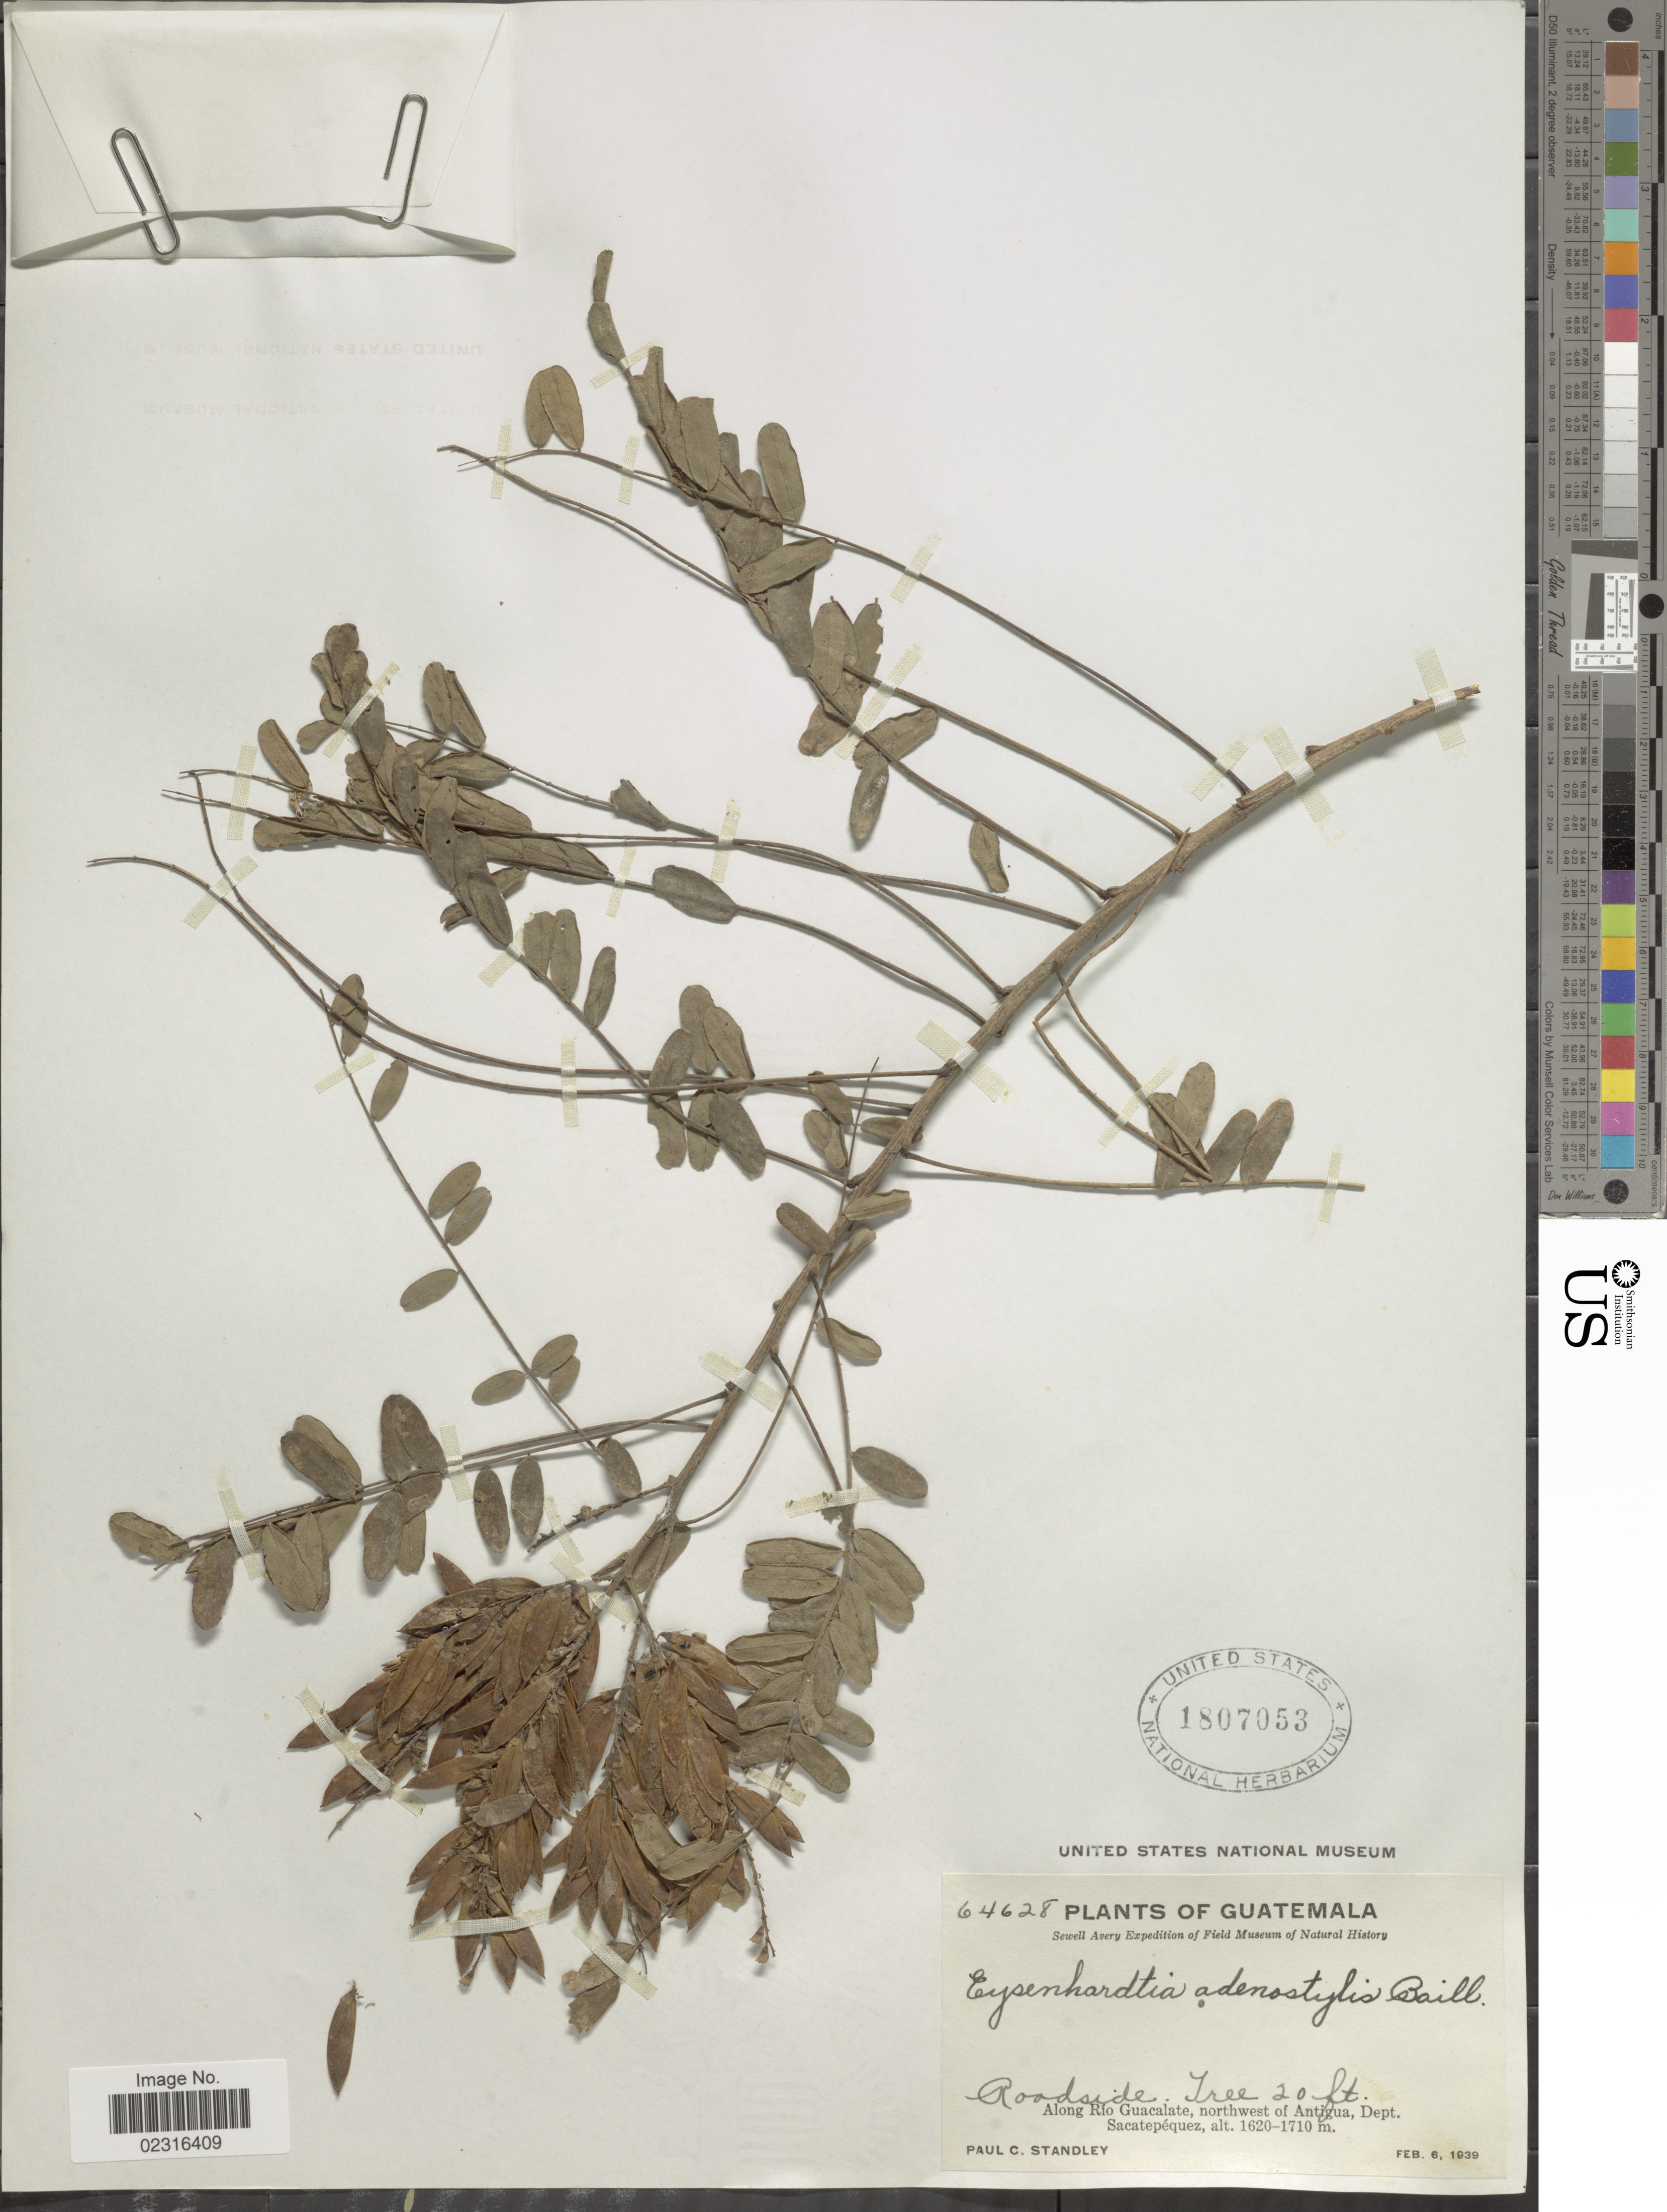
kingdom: Plantae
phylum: Tracheophyta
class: Magnoliopsida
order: Fabales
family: Fabaceae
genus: Eysenhardtia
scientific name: Eysenhardtia adenostylis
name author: Baill.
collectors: P. C. Standley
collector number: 64628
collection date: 1939-02-06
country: Guatemala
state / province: Sacatepéquez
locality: Roadside, along Rio Guacalate, northwest of Antigua.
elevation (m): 1620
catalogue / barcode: US 1807053